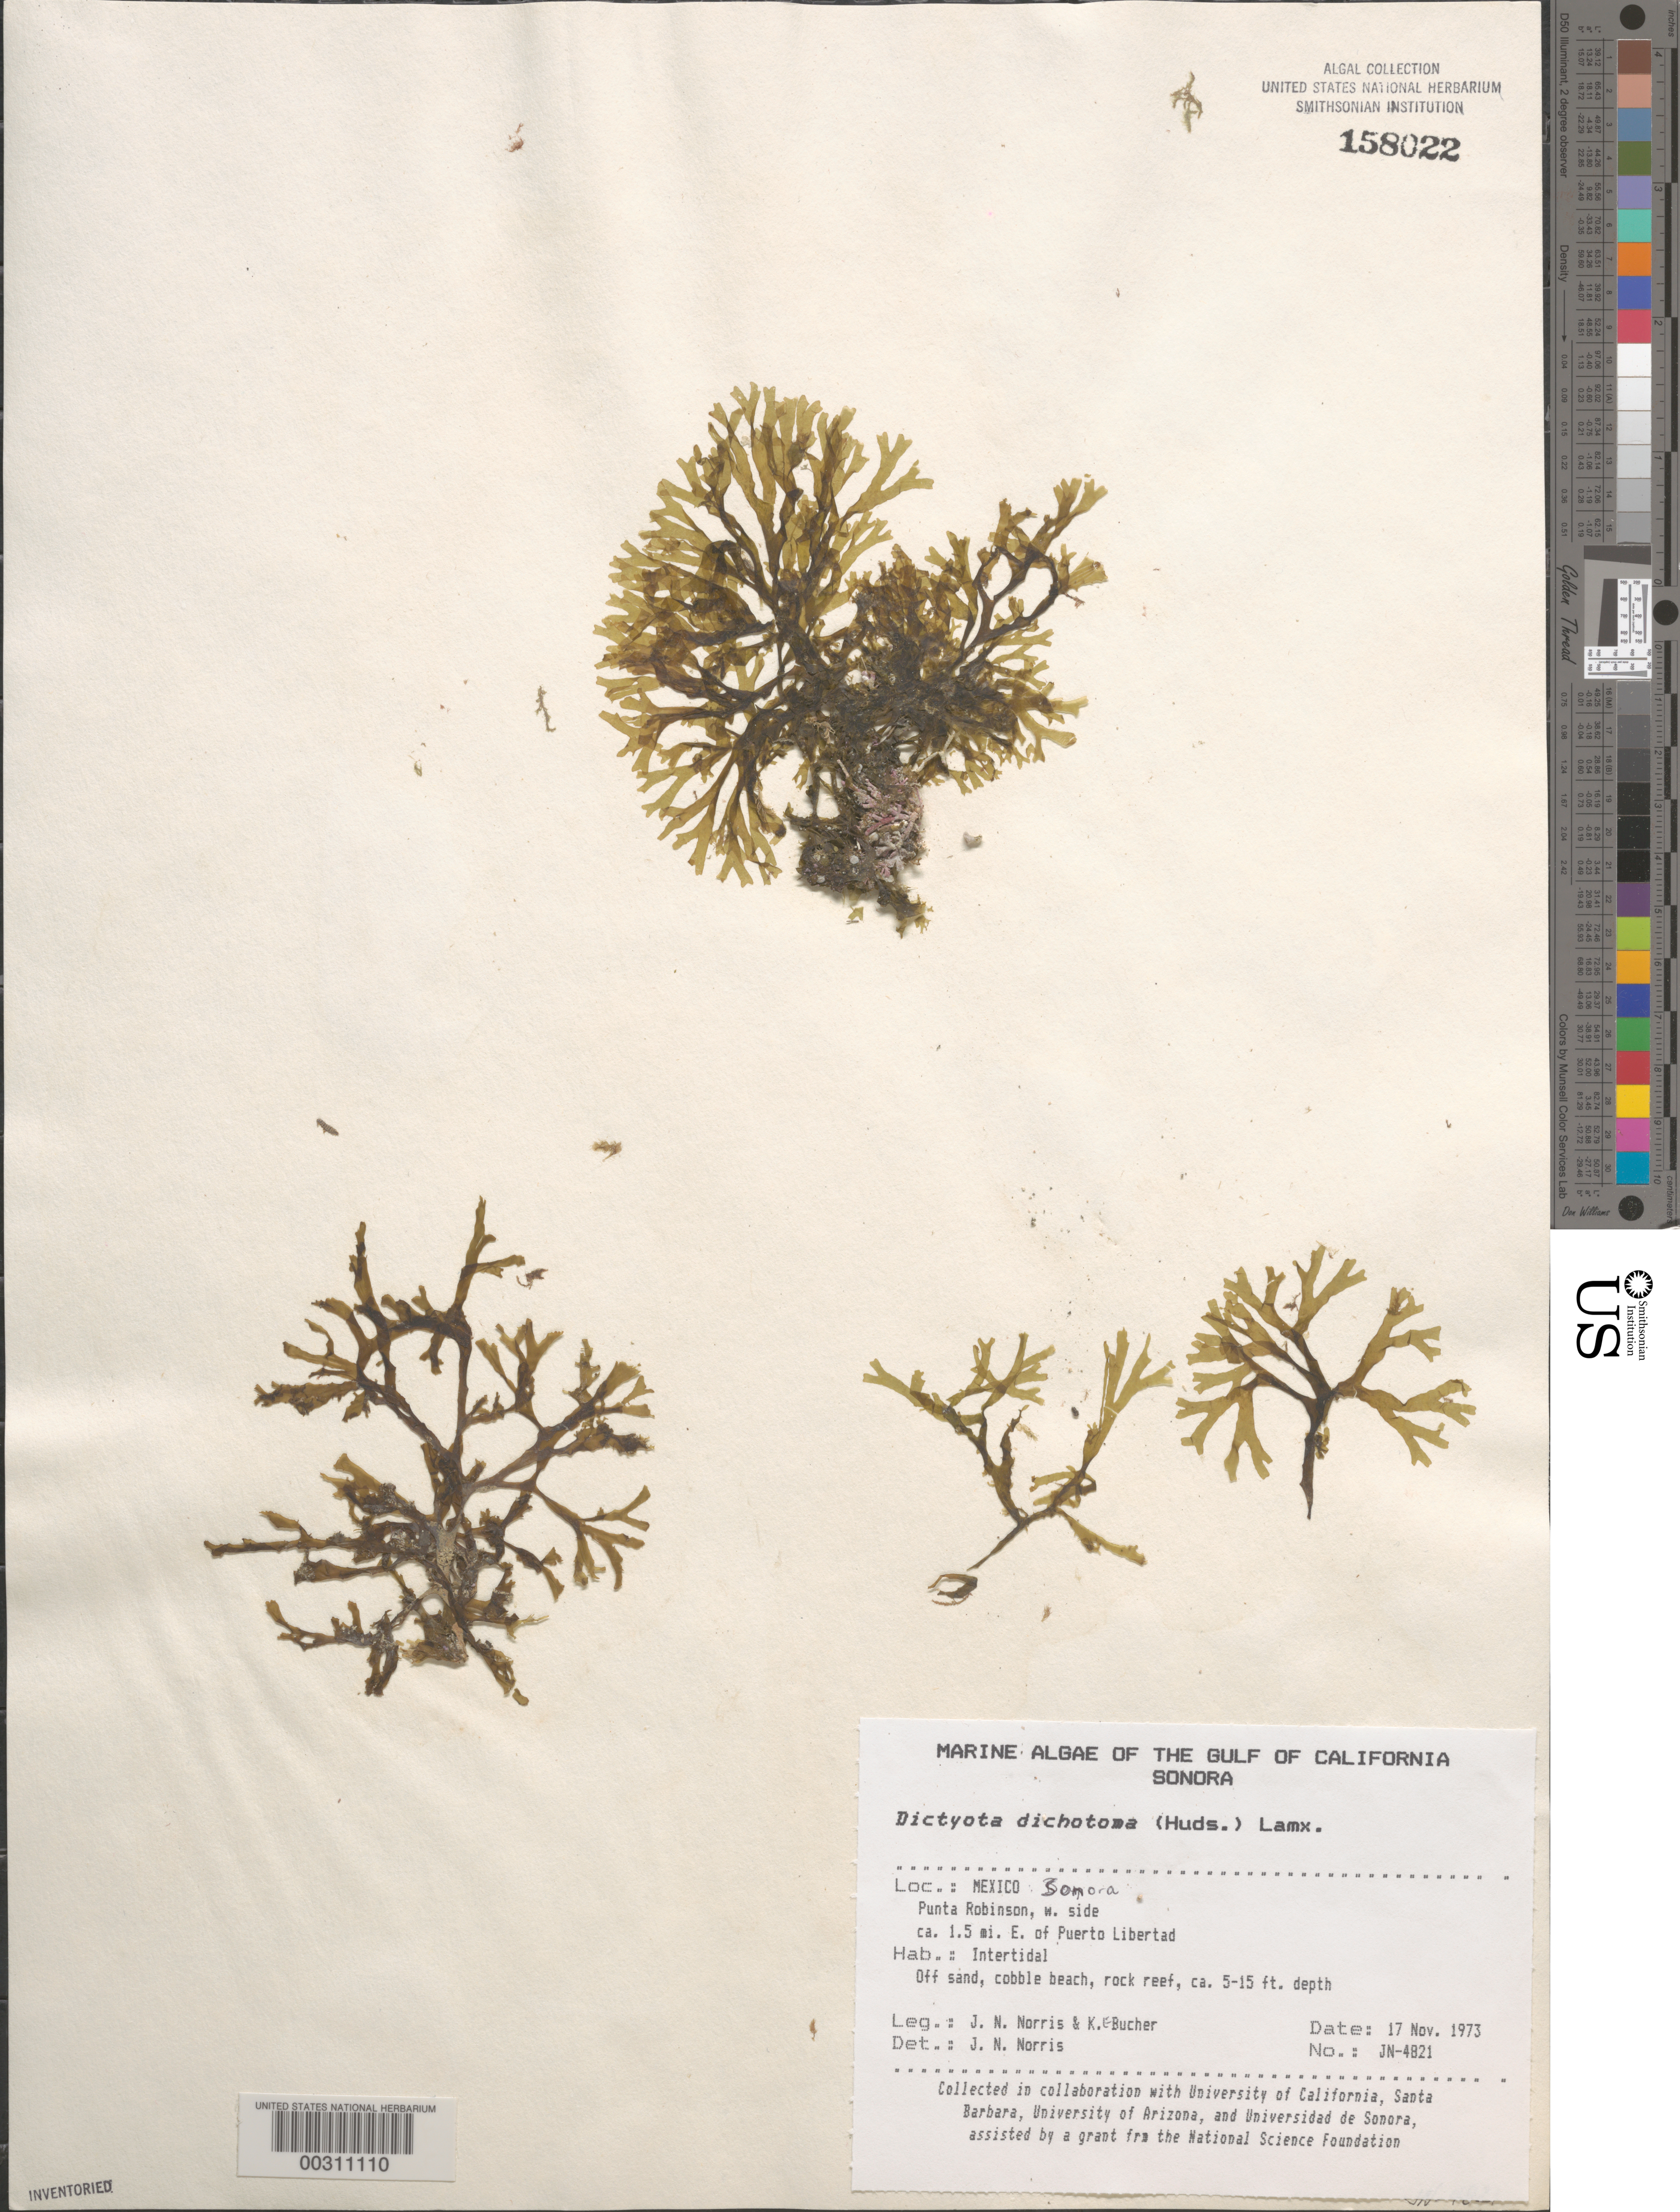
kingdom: Chromista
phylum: Ochrophyta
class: Phaeophyceae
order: Dictyotales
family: Dictyotaceae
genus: Dictyota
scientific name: Dictyota dichotoma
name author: (Huds.) J.V.Lamouroux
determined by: Norris, James N.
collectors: J. N. Norris & K. E. Bucher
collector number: JN-4821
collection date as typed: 17 Nov 1973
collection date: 1973-11-17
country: Mexico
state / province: Sonora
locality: Punta Robinson ca. 1.5 miles east of Puerto Libertad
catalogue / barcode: US 158022